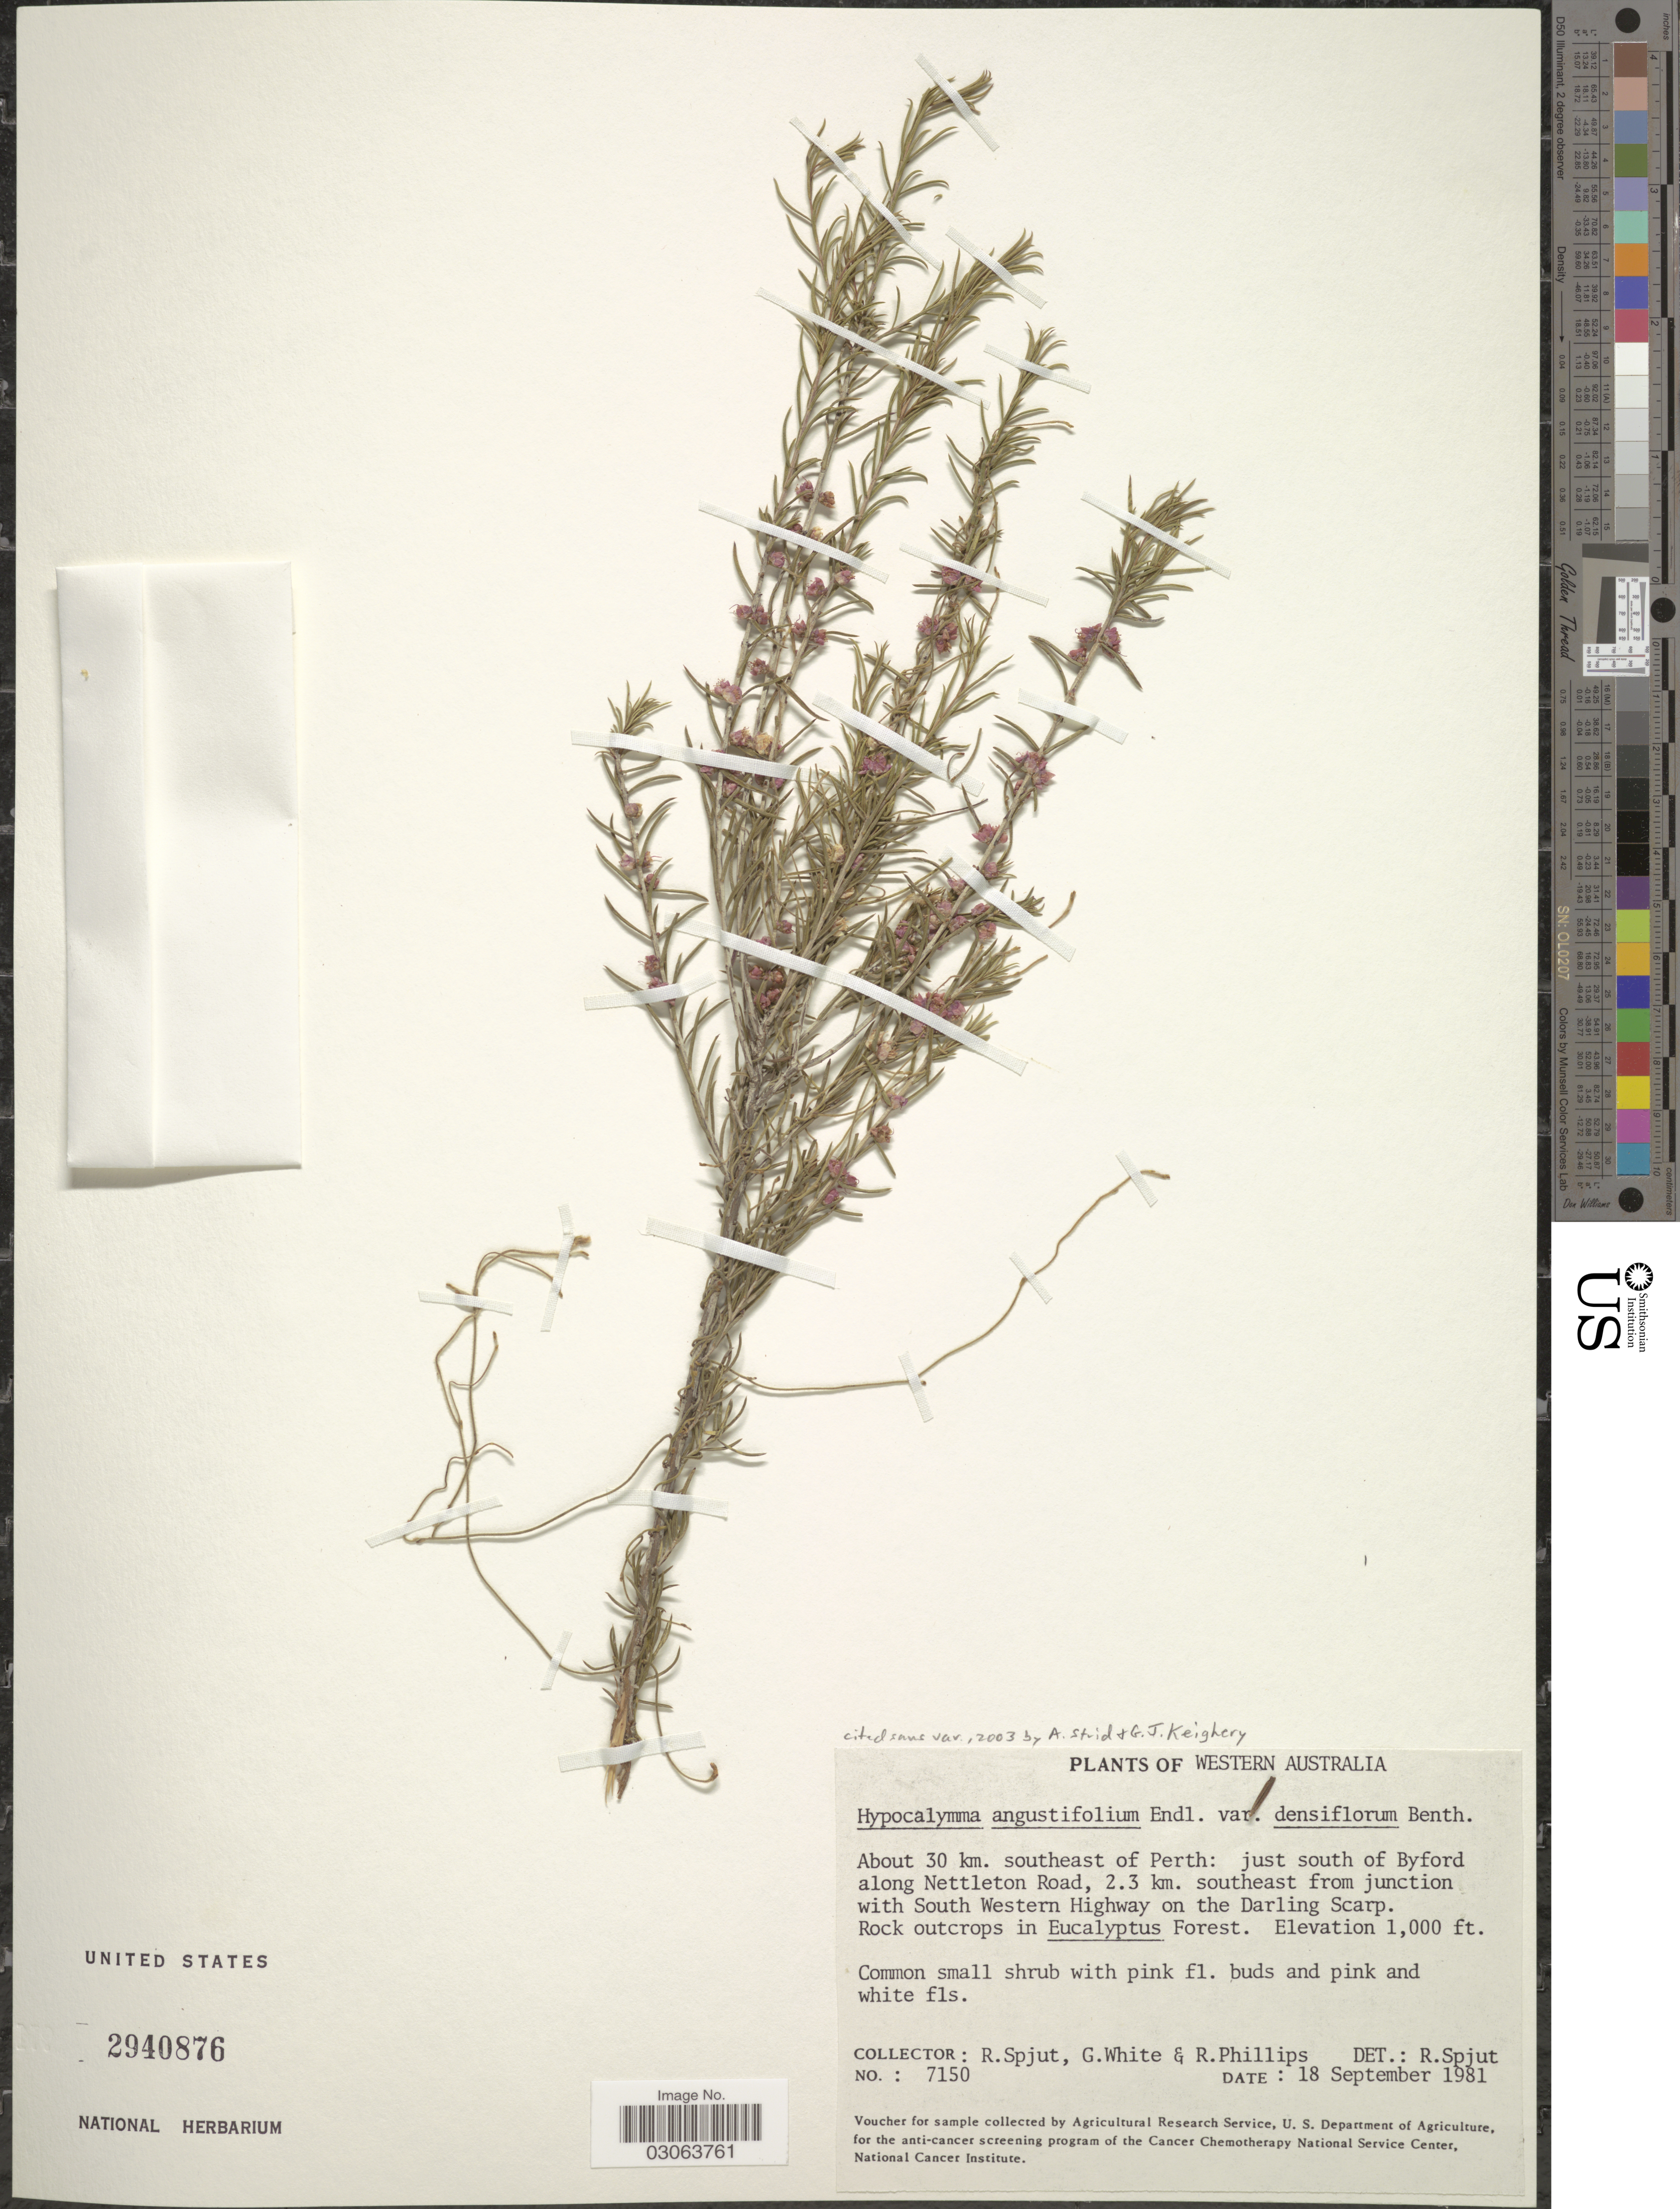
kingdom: Plantae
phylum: Tracheophyta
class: Magnoliopsida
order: Myrtales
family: Myrtaceae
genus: Hypocalymma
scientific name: Hypocalymma angustifolium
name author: (Endl.) Schauer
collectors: R. Spjut, G. White & R. Phillips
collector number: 7150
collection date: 1981-09-18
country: Australia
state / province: Western Australia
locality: About 30 km. southeast of Perth: just south of Byford along Nettleton Road, 2.3 km. southeast from junction with South Western Highway on the Darling Scarp.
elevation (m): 305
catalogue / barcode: US 2940876